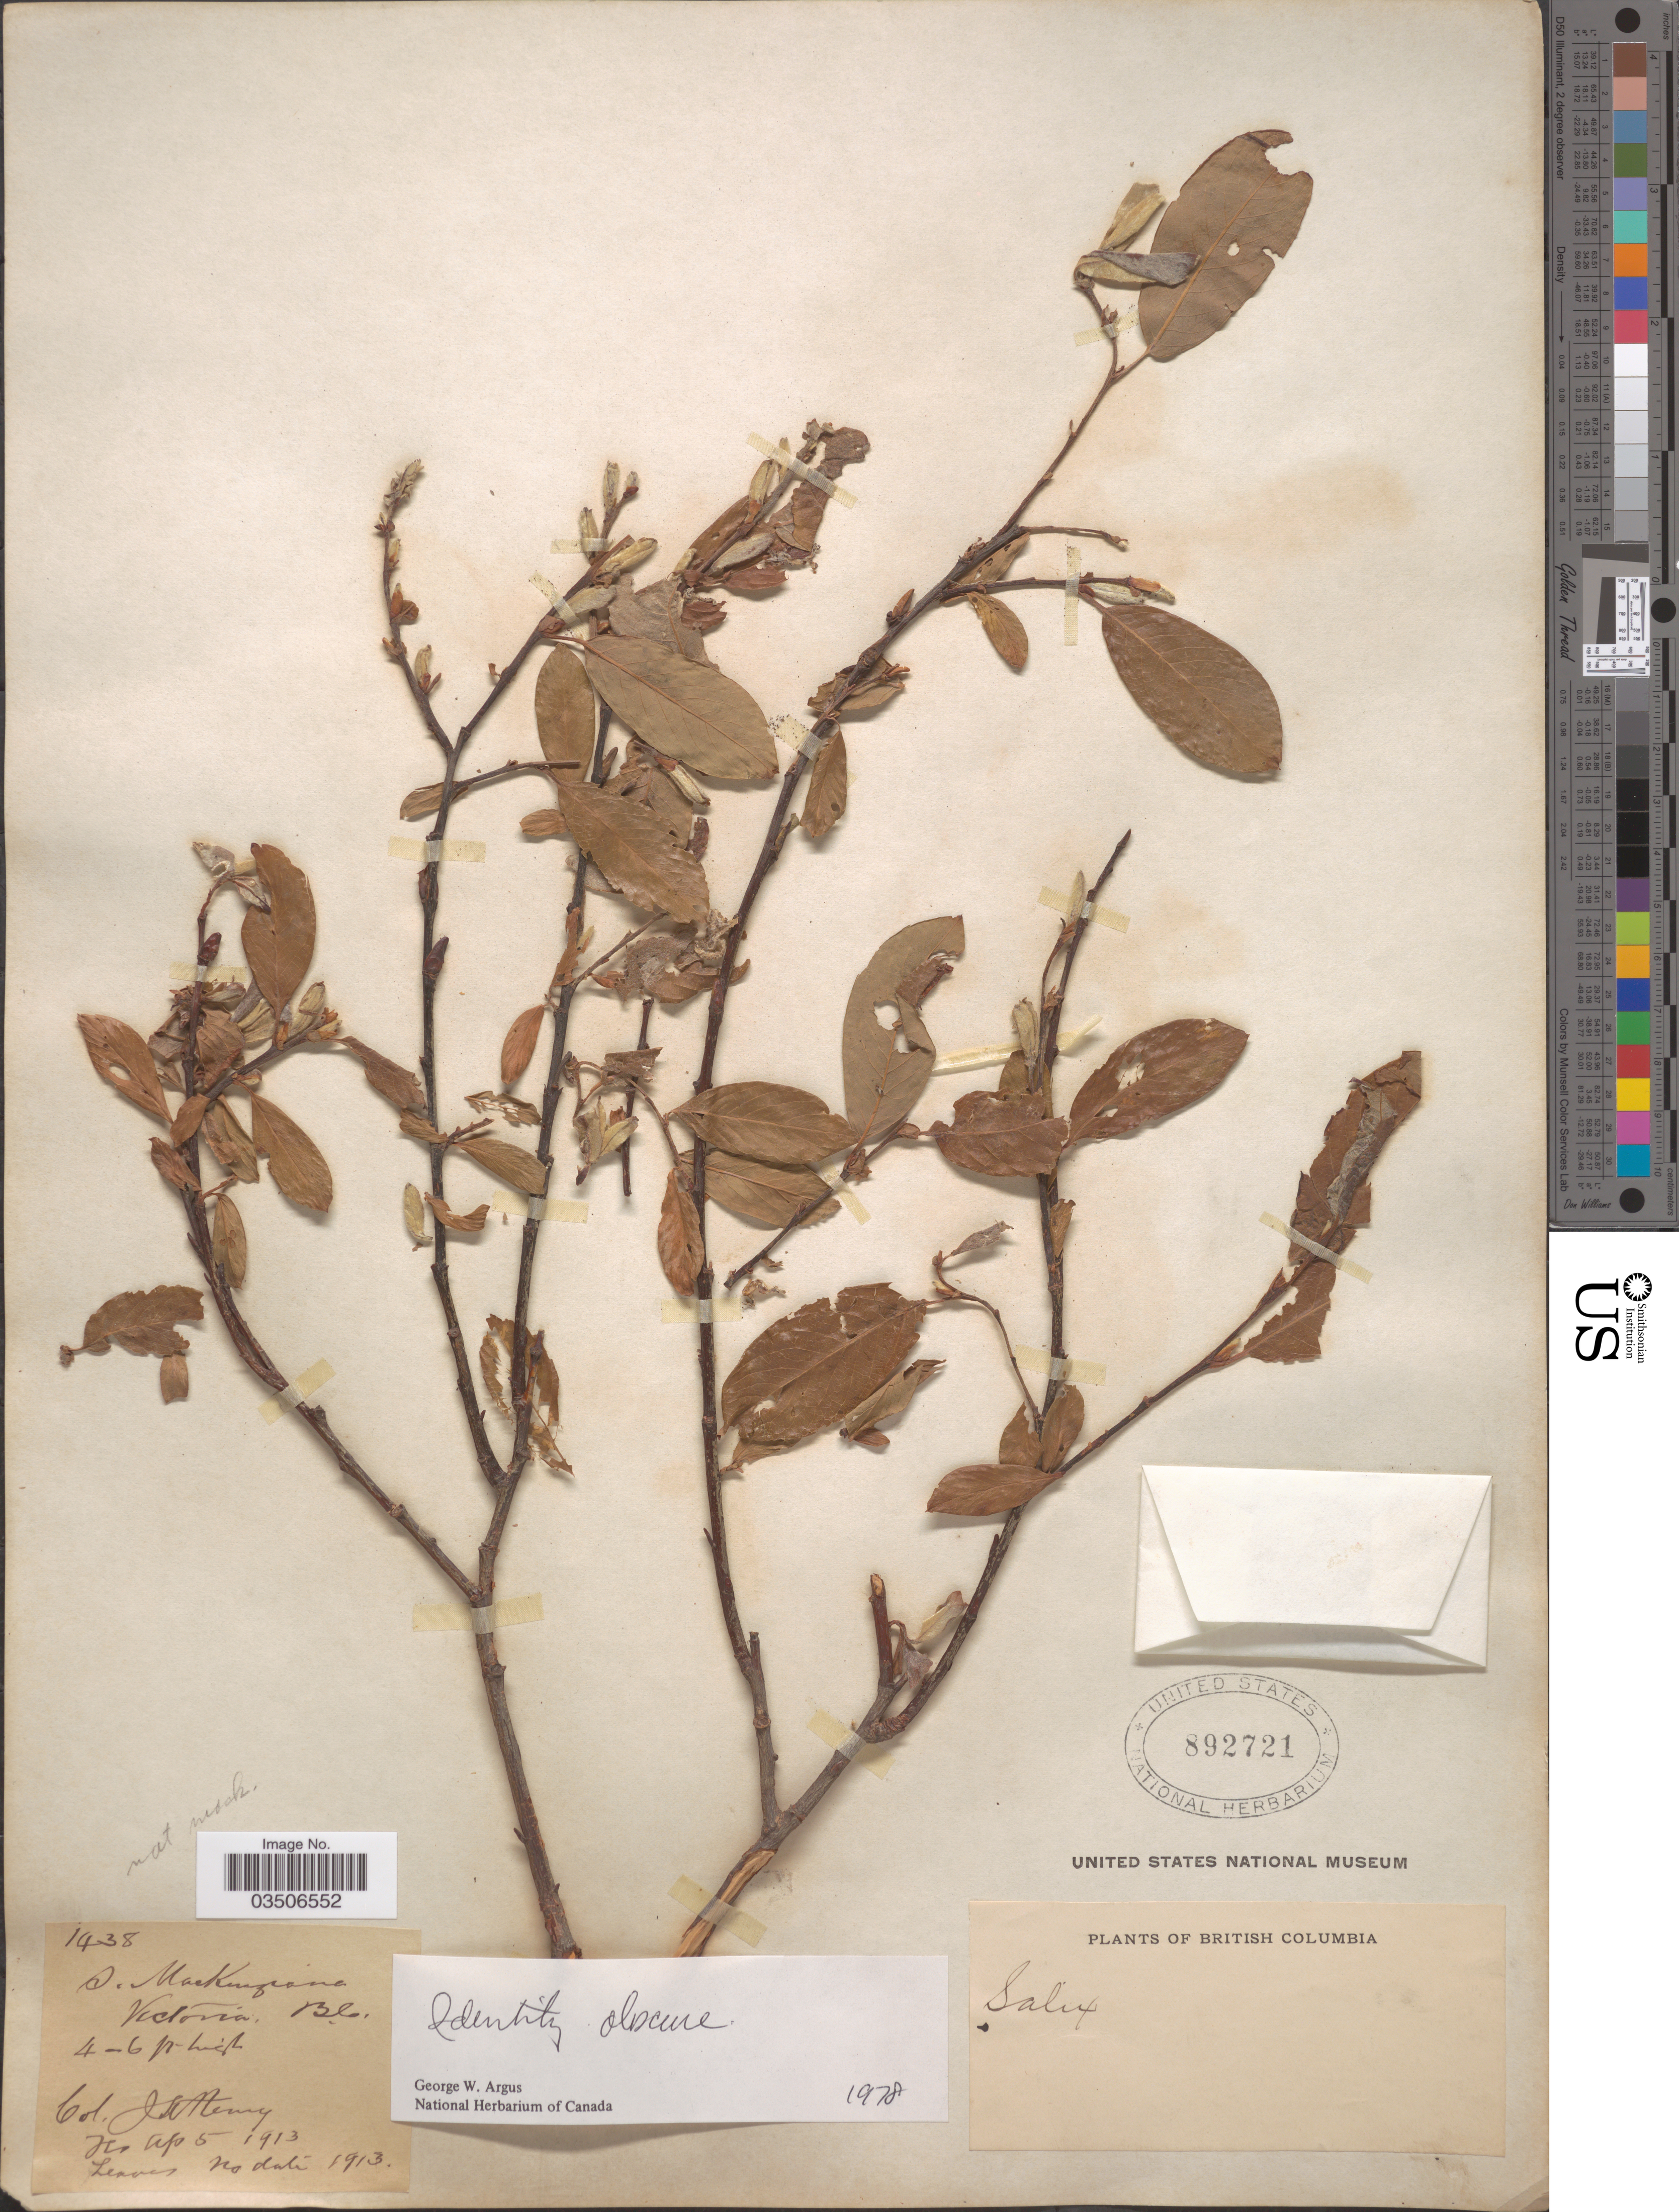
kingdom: Plantae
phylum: Tracheophyta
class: Magnoliopsida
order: Malpighiales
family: Salicaceae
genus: Salix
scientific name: Salix cordata x S. sericea Marshall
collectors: J. Remy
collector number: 1438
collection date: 1913-04-05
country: Canada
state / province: British Columbia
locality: Victoria, BC.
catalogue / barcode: US 892721